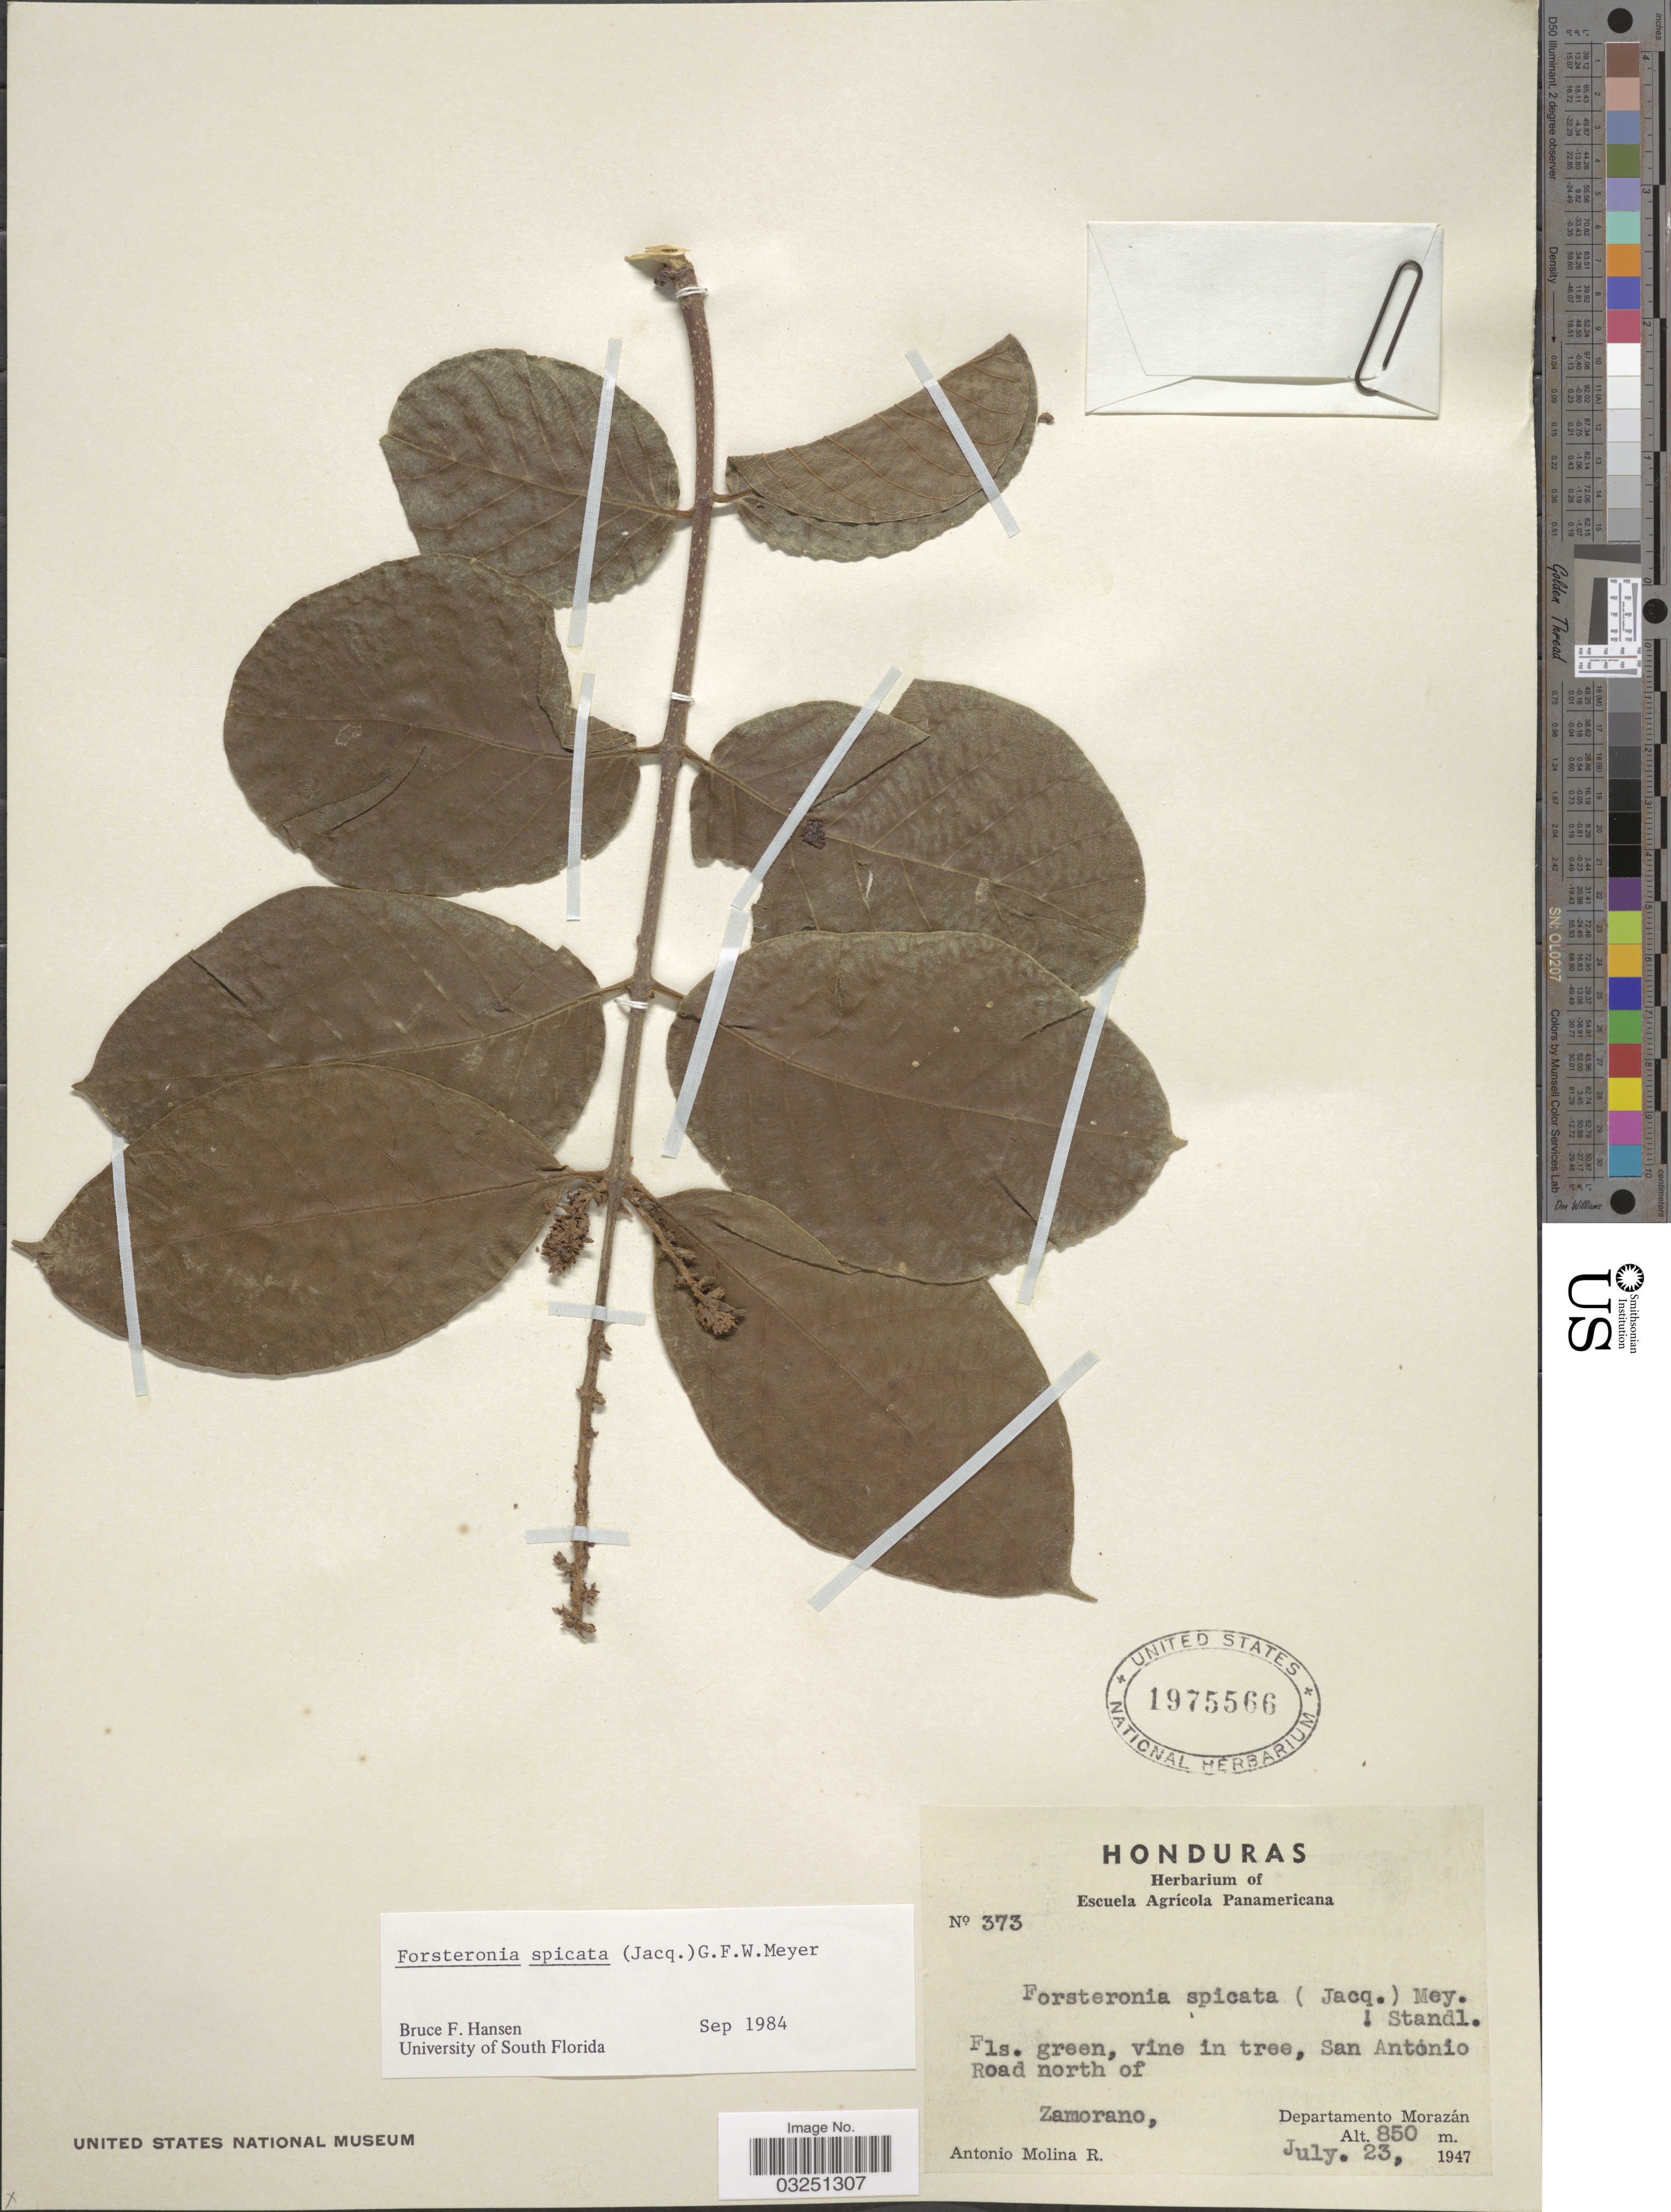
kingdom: Plantae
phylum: Tracheophyta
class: Magnoliopsida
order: Gentianales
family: Apocynaceae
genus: Forsteronia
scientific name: Forsteronia spicata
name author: (Jacq.) G. Mey.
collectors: A. Molina R.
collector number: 373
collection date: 1947-07-23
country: Honduras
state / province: Fco. Morazán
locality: San Antonio. Road north of Zamorano, Departamento Morazán.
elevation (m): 850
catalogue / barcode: US 1975566